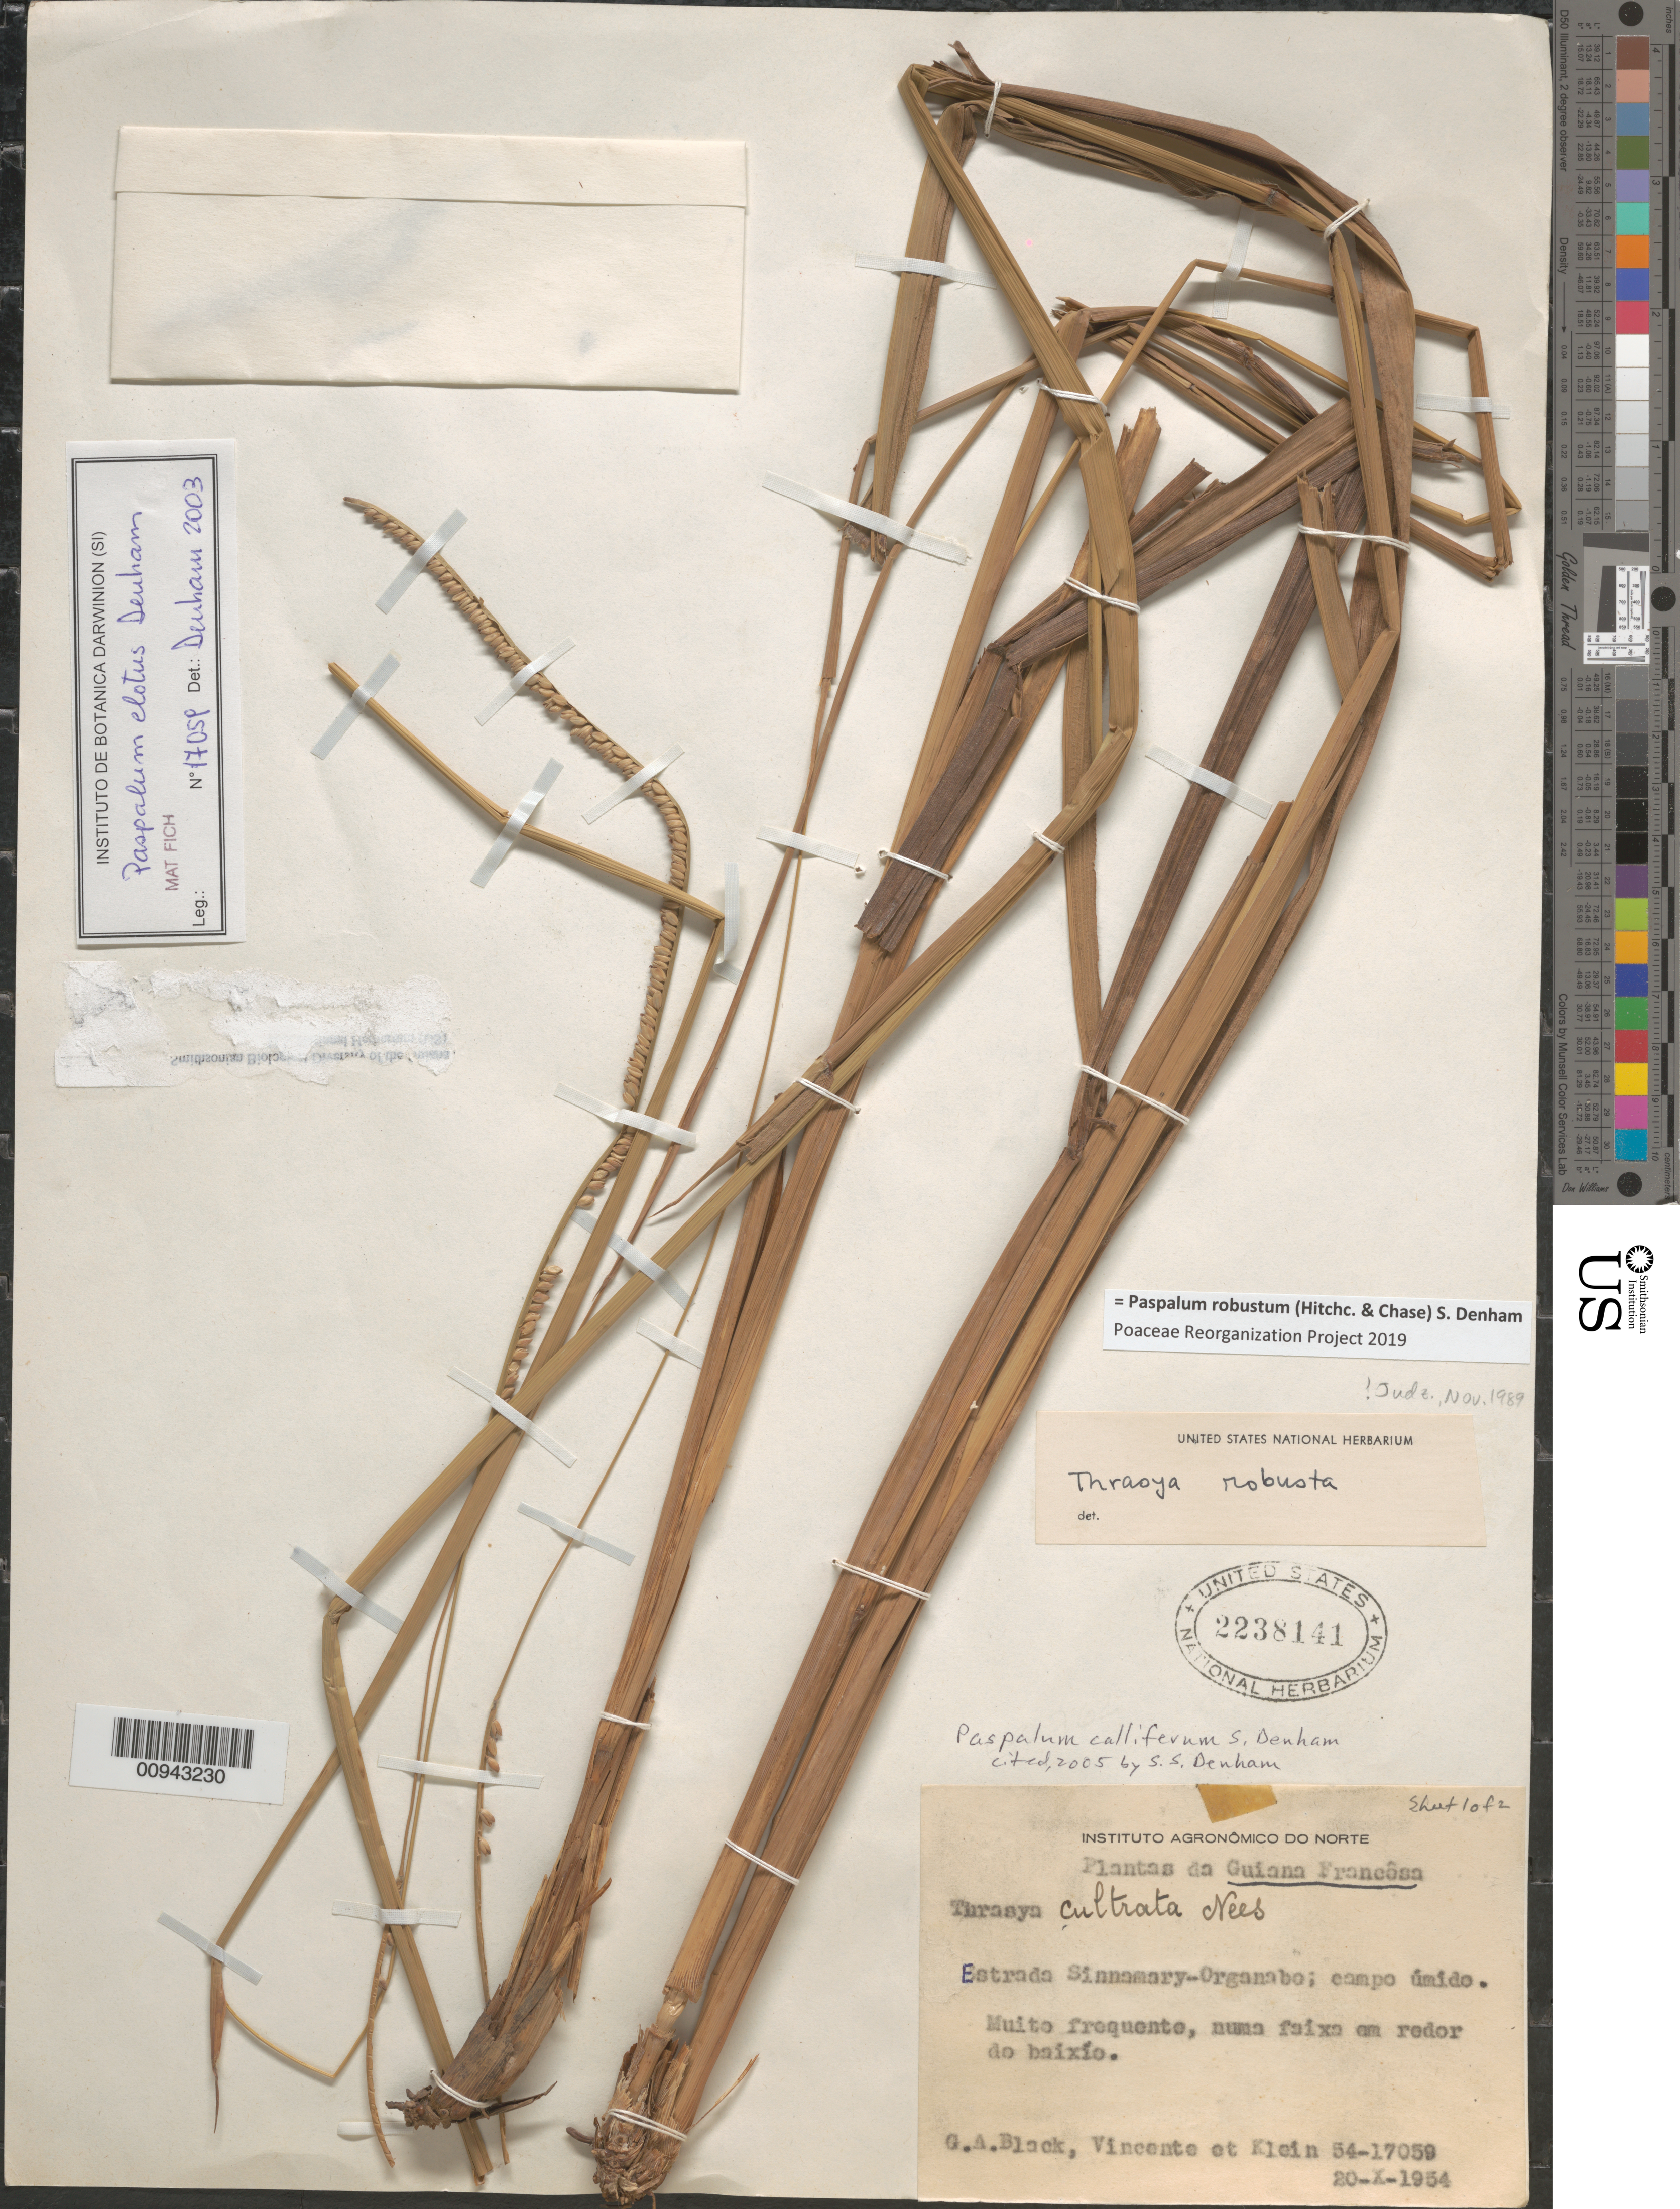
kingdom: Plantae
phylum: Tracheophyta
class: Liliopsida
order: Poales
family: Poaceae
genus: Paspalum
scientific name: Paspalum calliferum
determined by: Denham, S. S.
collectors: G. A. Black, -- Vincent & Klein, --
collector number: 54 17059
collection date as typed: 20-Oct-54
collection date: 1954-10-20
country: French Guiana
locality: Estrada Sinnamary-Organabo; campo umido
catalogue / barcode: US 2238141